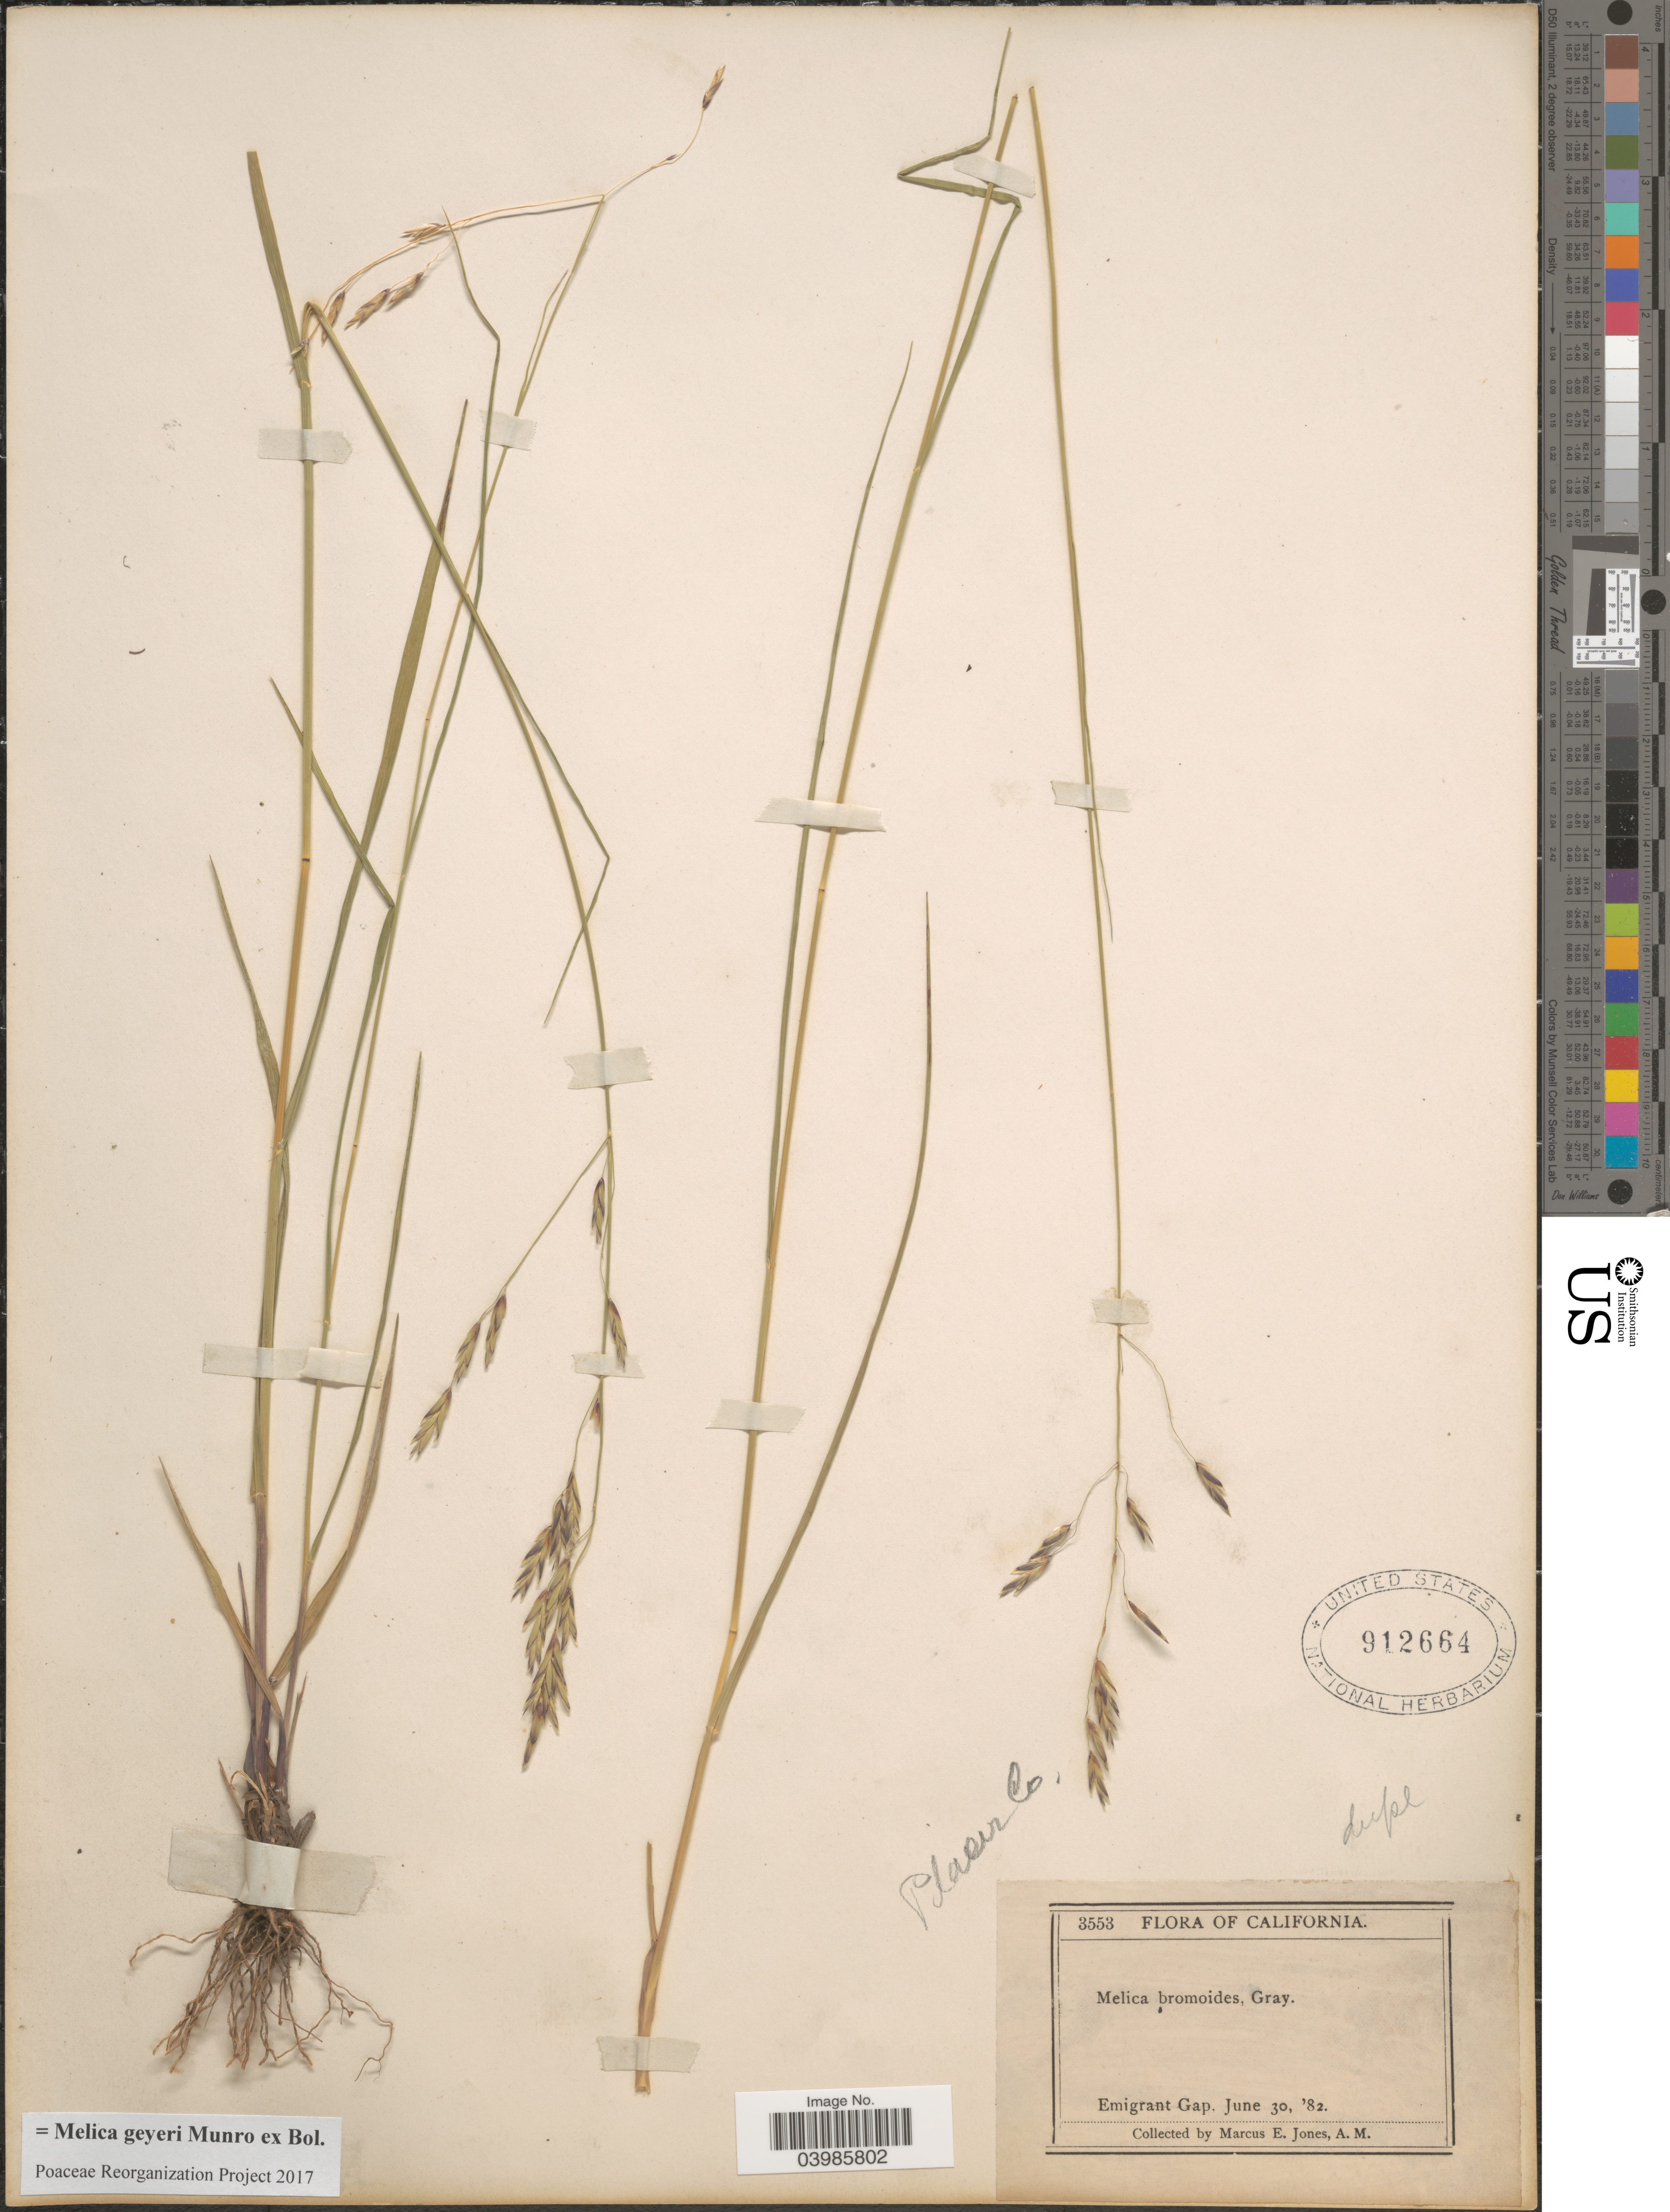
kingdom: Plantae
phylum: Tracheophyta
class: Liliopsida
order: Poales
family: Poaceae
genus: Melica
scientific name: Melica geyeri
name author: Munro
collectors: M. E. Jones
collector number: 3553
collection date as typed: Transcribed d/m/y: 30/6/82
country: United States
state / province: California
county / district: Placer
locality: Placer Co. Emigrant Gap.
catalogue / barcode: US 912664